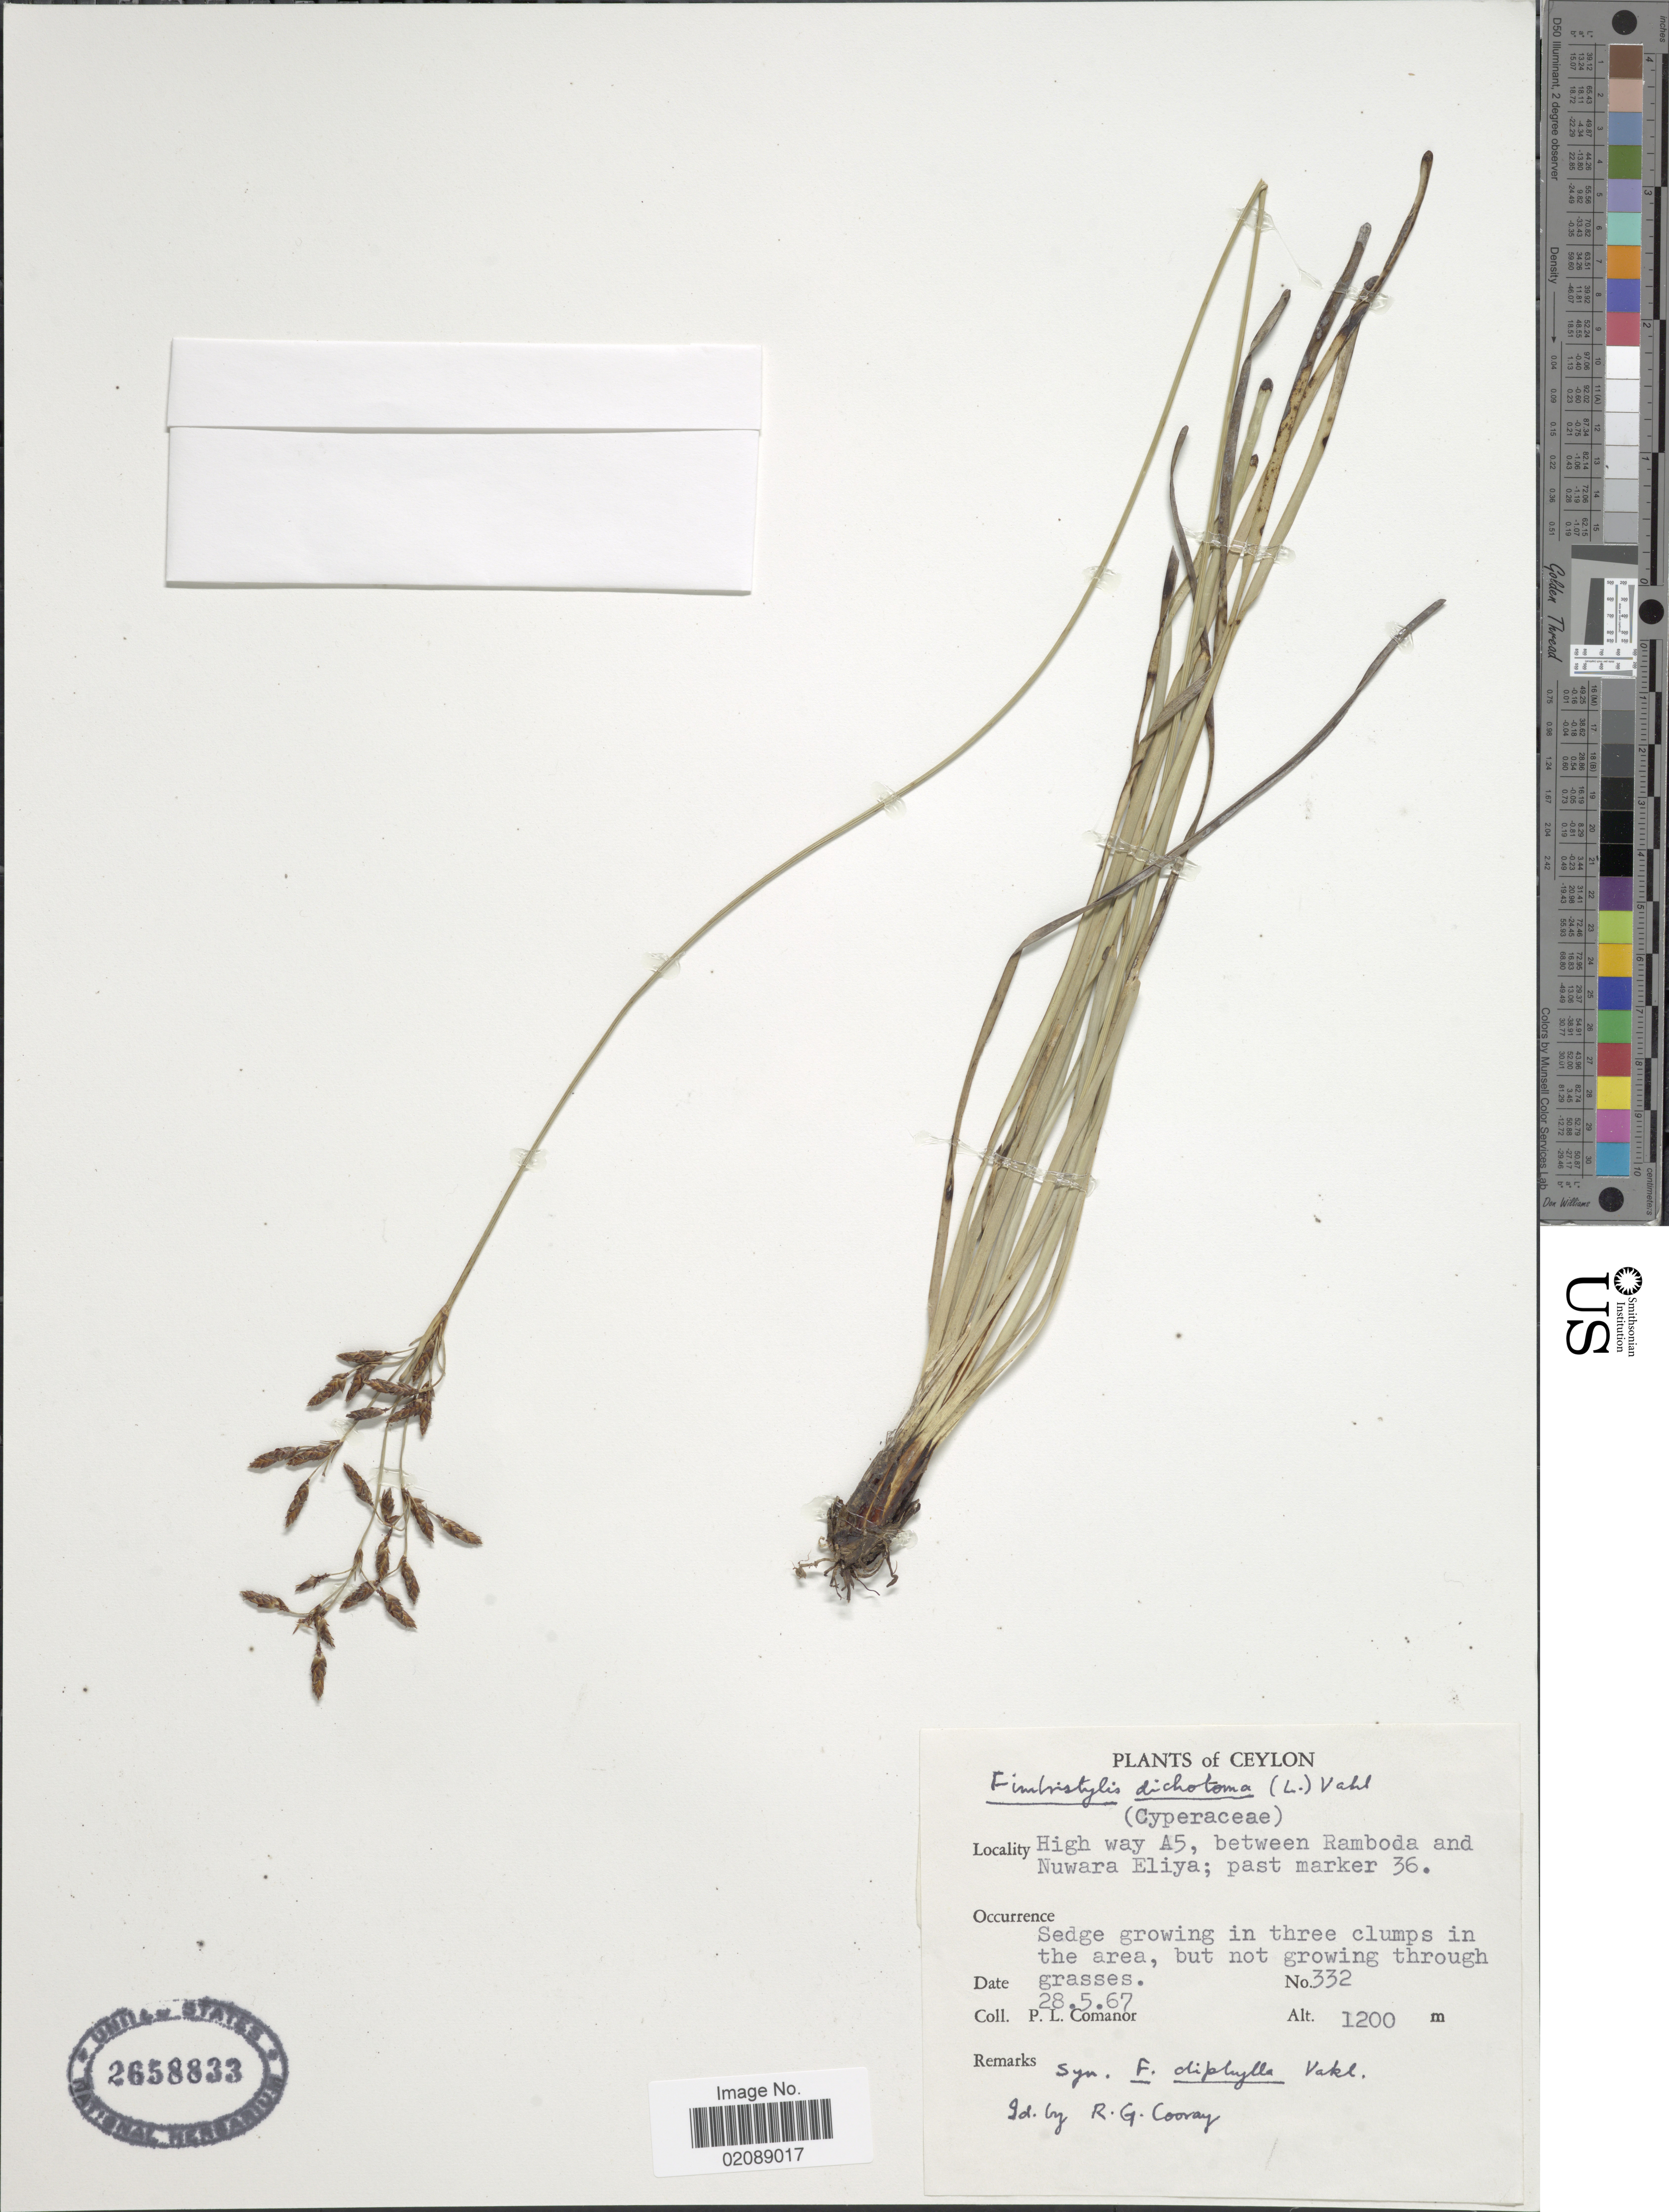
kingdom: Plantae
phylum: Tracheophyta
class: Liliopsida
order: Poales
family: Cyperaceae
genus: Fimbristylis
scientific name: Fimbristylis dichotoma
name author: (L.) Vahl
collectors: P. Comanor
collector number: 332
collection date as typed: Transcribed d/m/y: 28/5/67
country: Sri Lanka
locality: Ceylon, High way A5, between Ramboda and Nuwara Eliya; past marker 36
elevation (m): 1200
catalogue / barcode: US 2658833